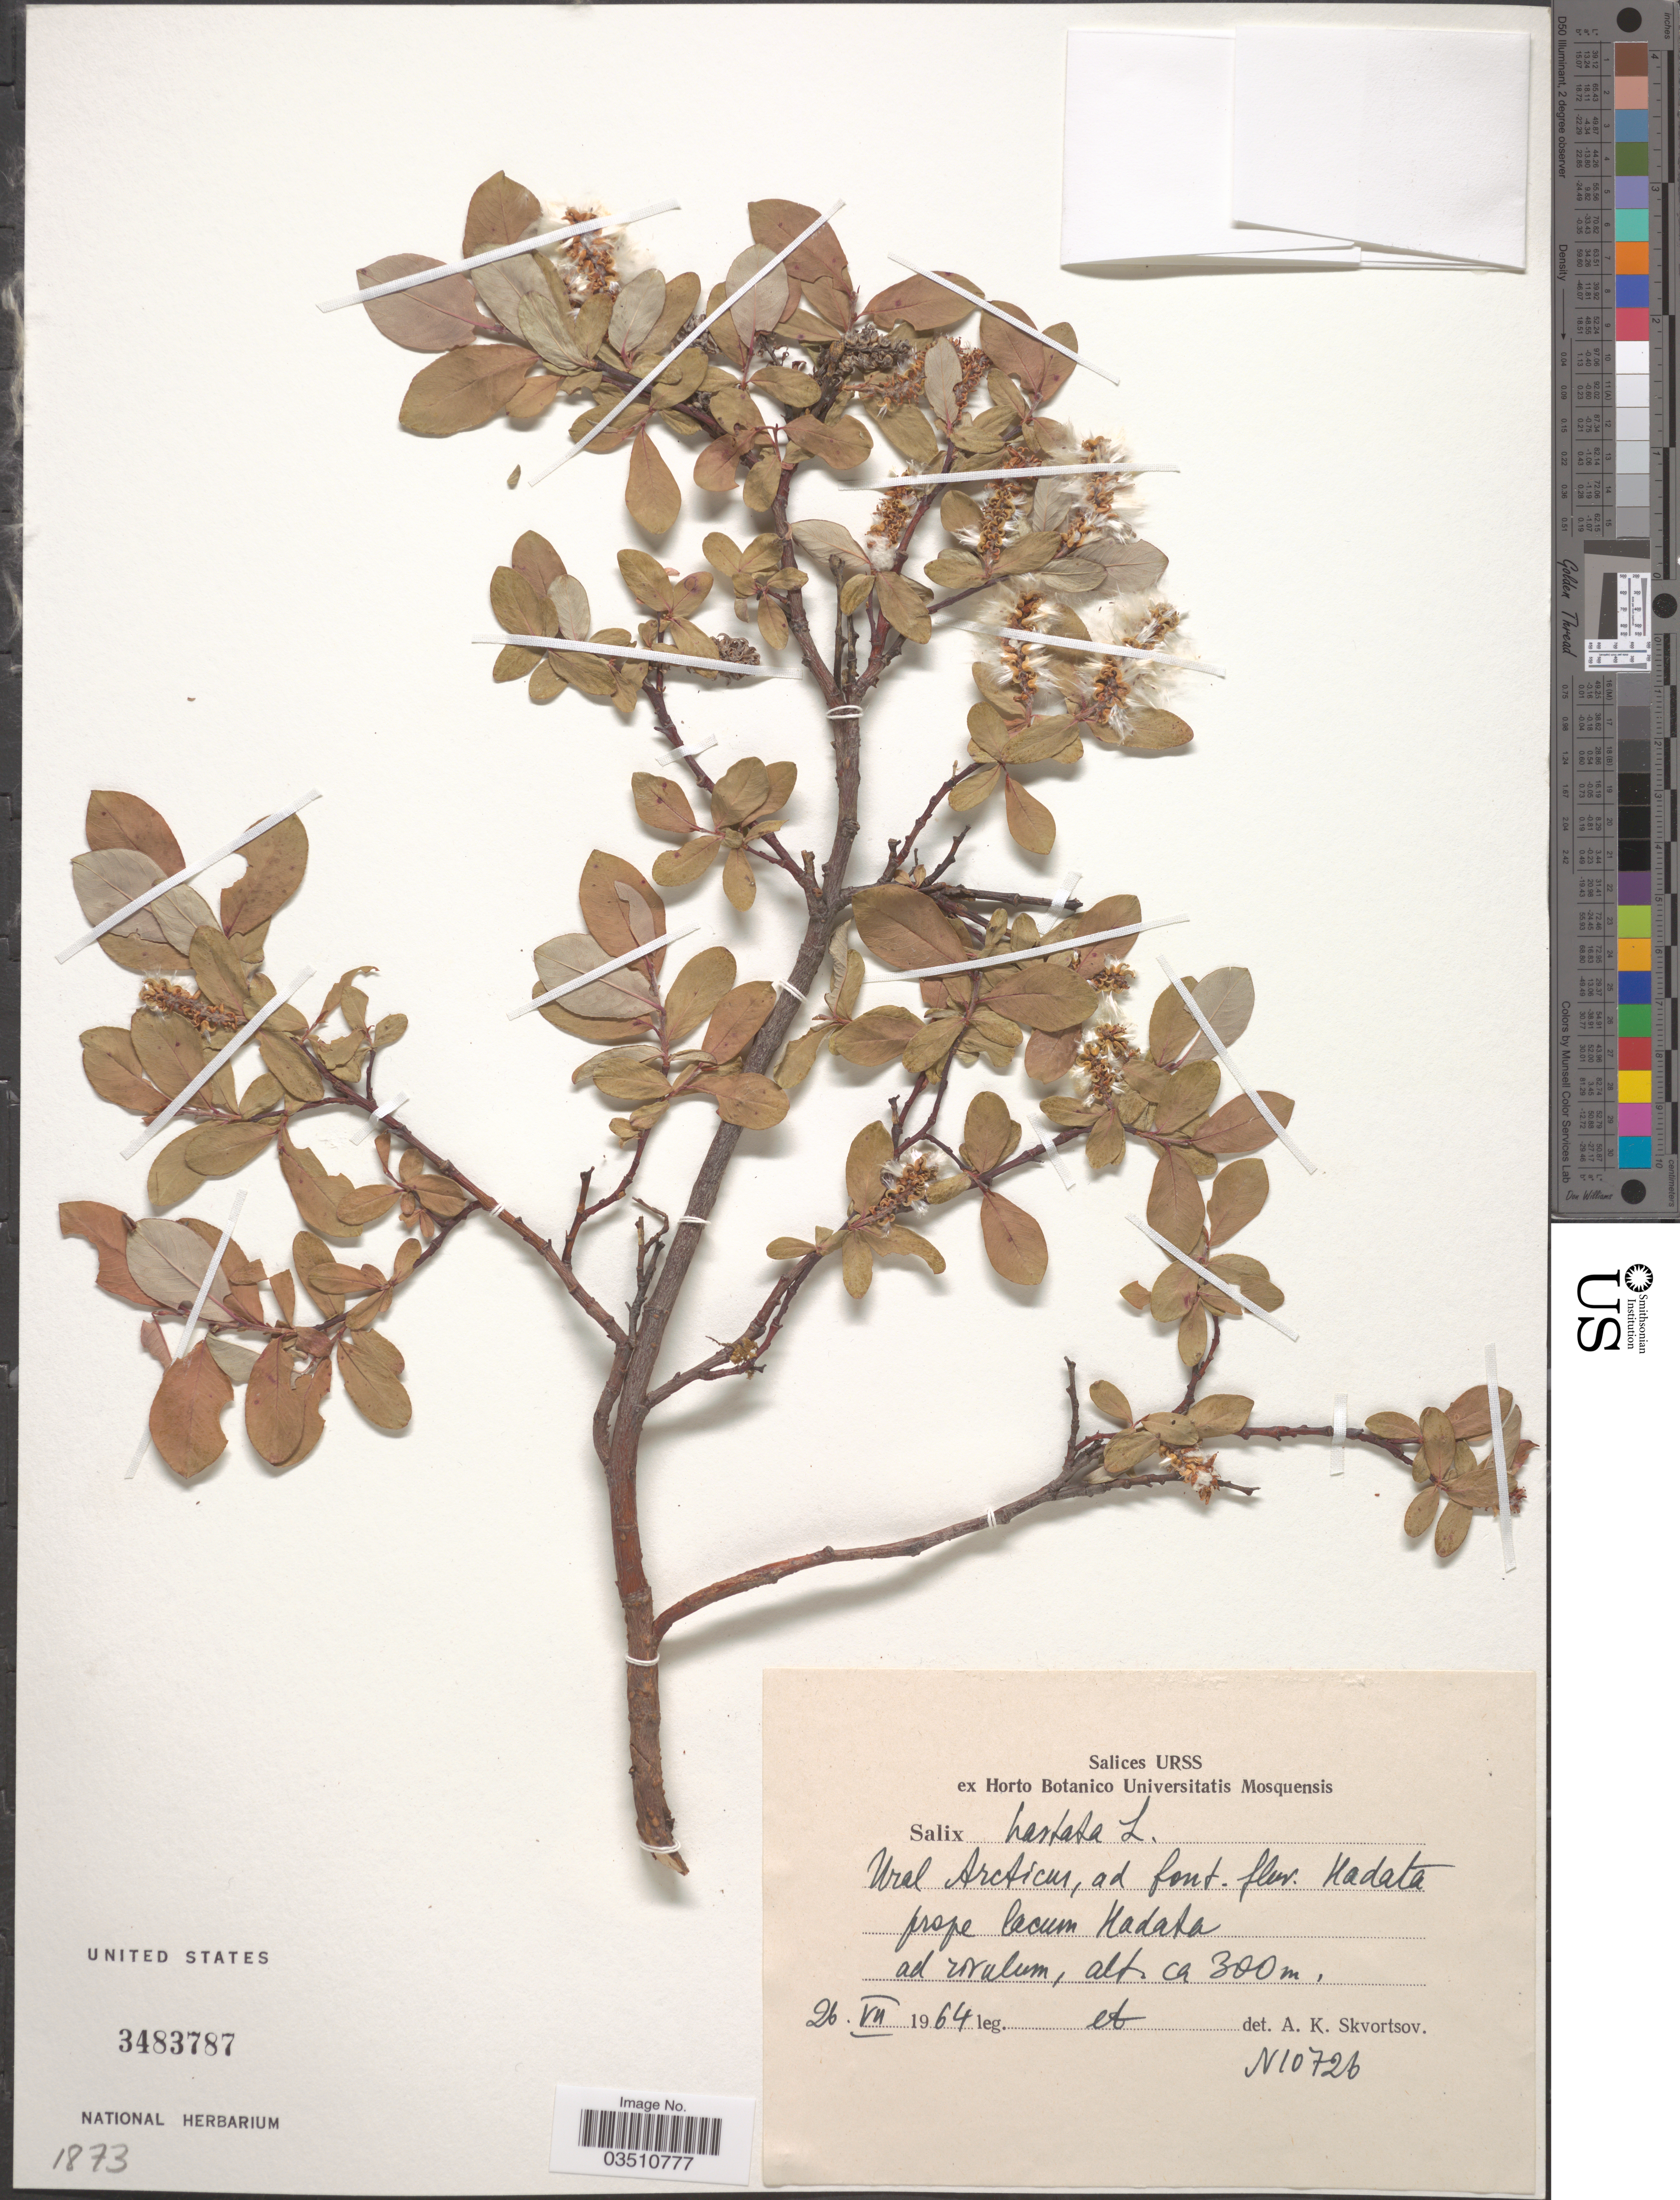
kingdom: Plantae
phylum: Tracheophyta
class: Magnoliopsida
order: Malpighiales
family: Salicaceae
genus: Salix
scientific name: Salix hastata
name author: L.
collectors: A. K. Skvortsov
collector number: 10726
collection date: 1964-07-26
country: Russian Federation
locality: Ural Arcticus, ad font. fluv. Hadata prope lacum Hadata.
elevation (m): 300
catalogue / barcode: US 3483787